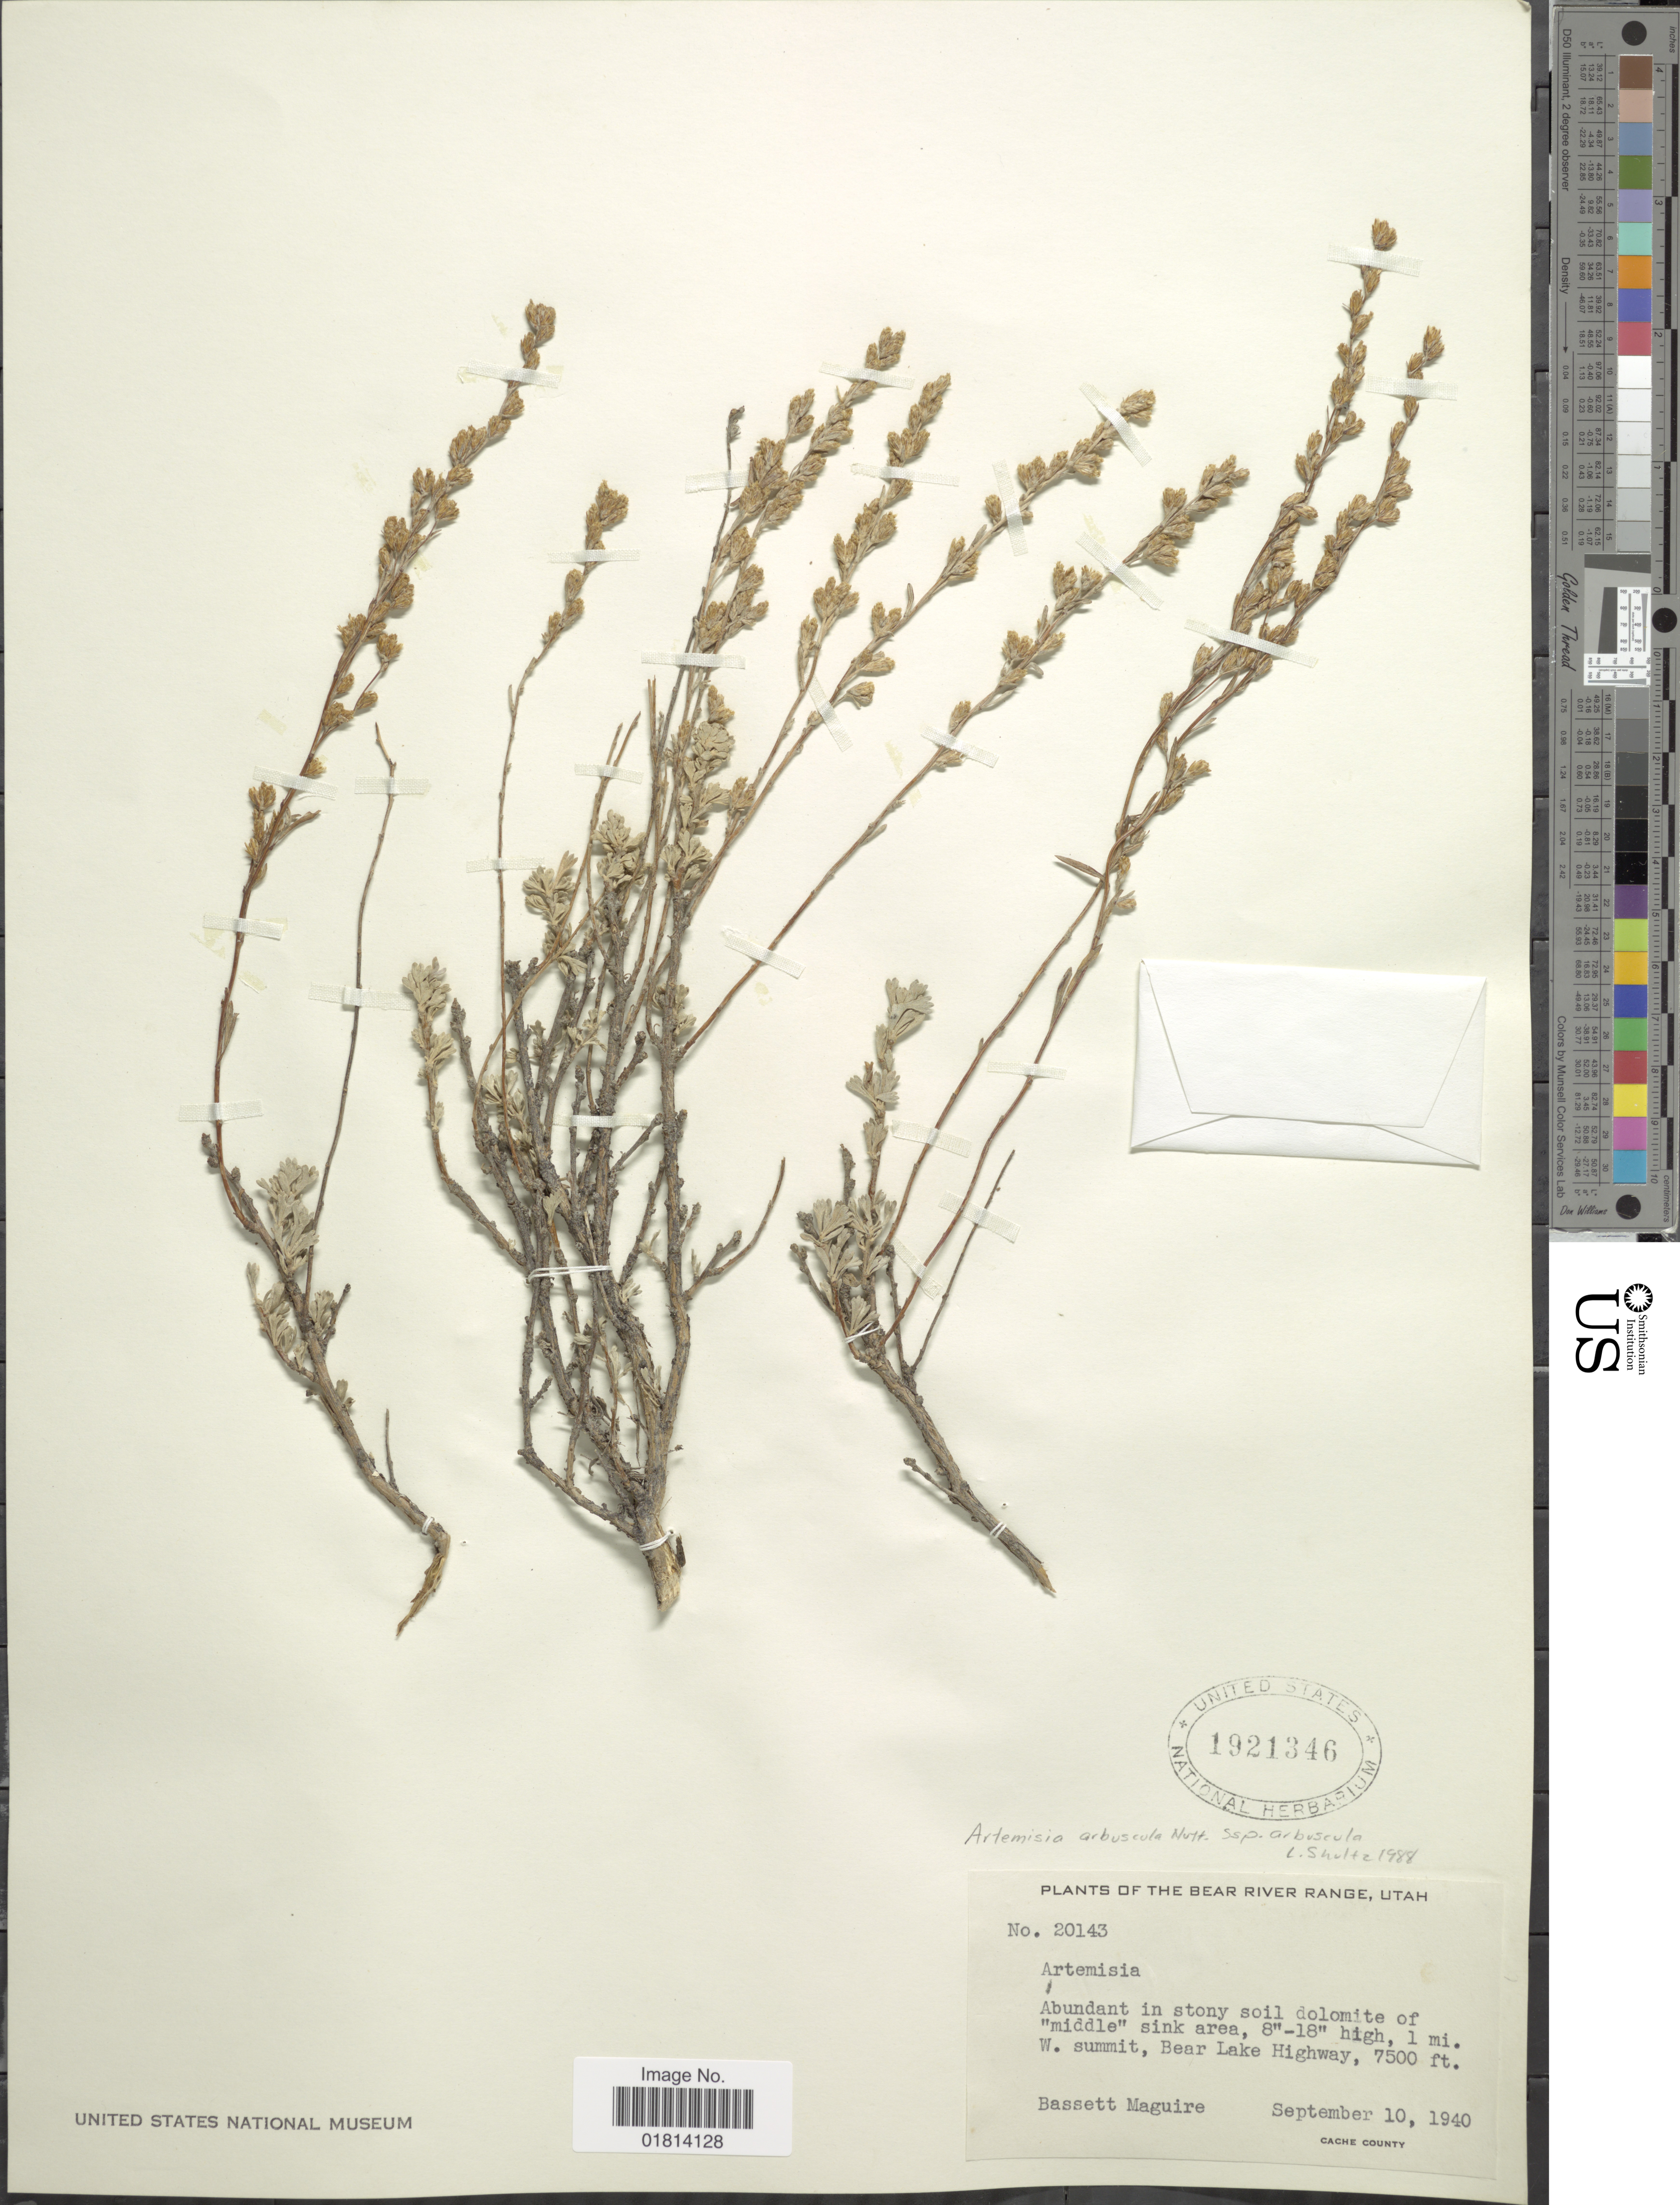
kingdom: Plantae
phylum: Tracheophyta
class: Magnoliopsida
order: Asterales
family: Asteraceae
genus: Artemisia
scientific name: Artemisia arbuscula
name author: Nutt.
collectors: B. Maguire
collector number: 20143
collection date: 1940-09-10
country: United States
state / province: Utah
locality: Bear River Range, Utah. Abundant in stony soil dolomitje of "middle" sink area, 1 mi. W. summit, Bear Lake Highway. Cache County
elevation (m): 2286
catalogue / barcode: US 1921346